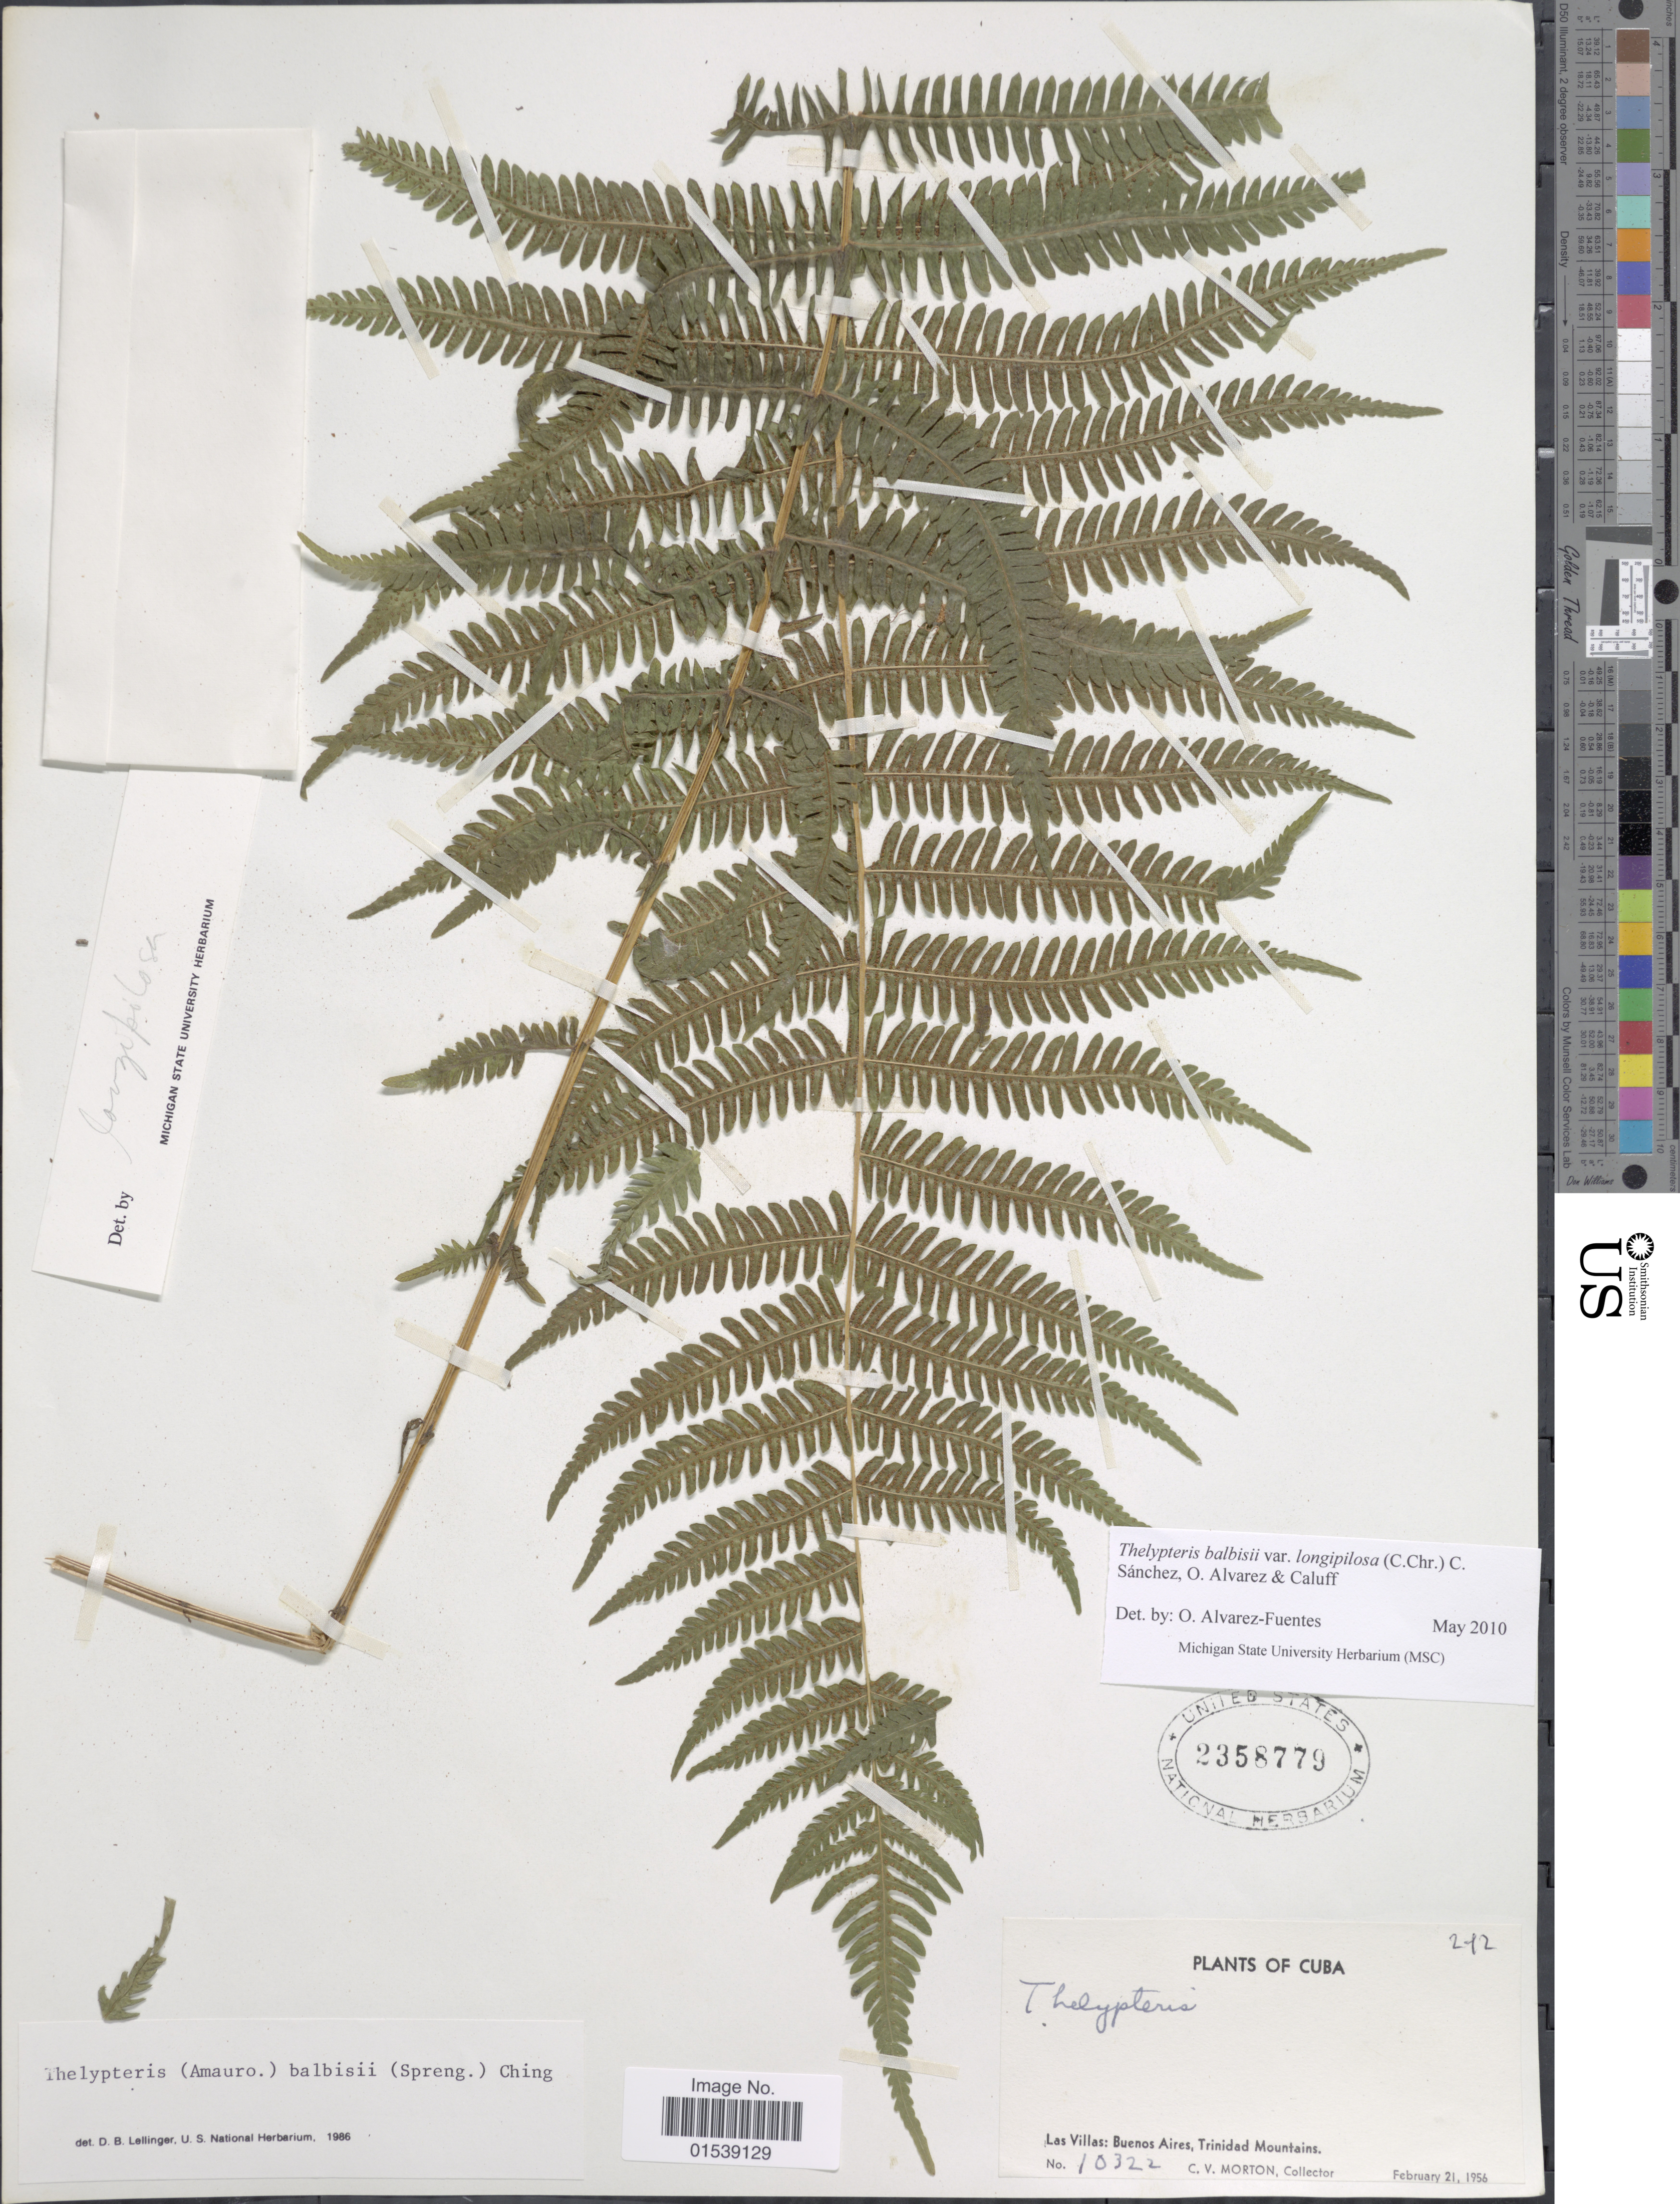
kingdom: Plantae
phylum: Tracheophyta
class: Polypodiopsida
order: Polypodiales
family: Thelypteridaceae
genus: Amauropelta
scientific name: Amauropelta balbisii (Spreng.) comb. nov., ined. 2015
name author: (Spreng.)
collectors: C. V. Morton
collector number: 10322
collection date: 1956-02-21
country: Cuba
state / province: Las Villas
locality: Las Villas: Buenos Aires, Trinidad Mountains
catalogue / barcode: US 2358779